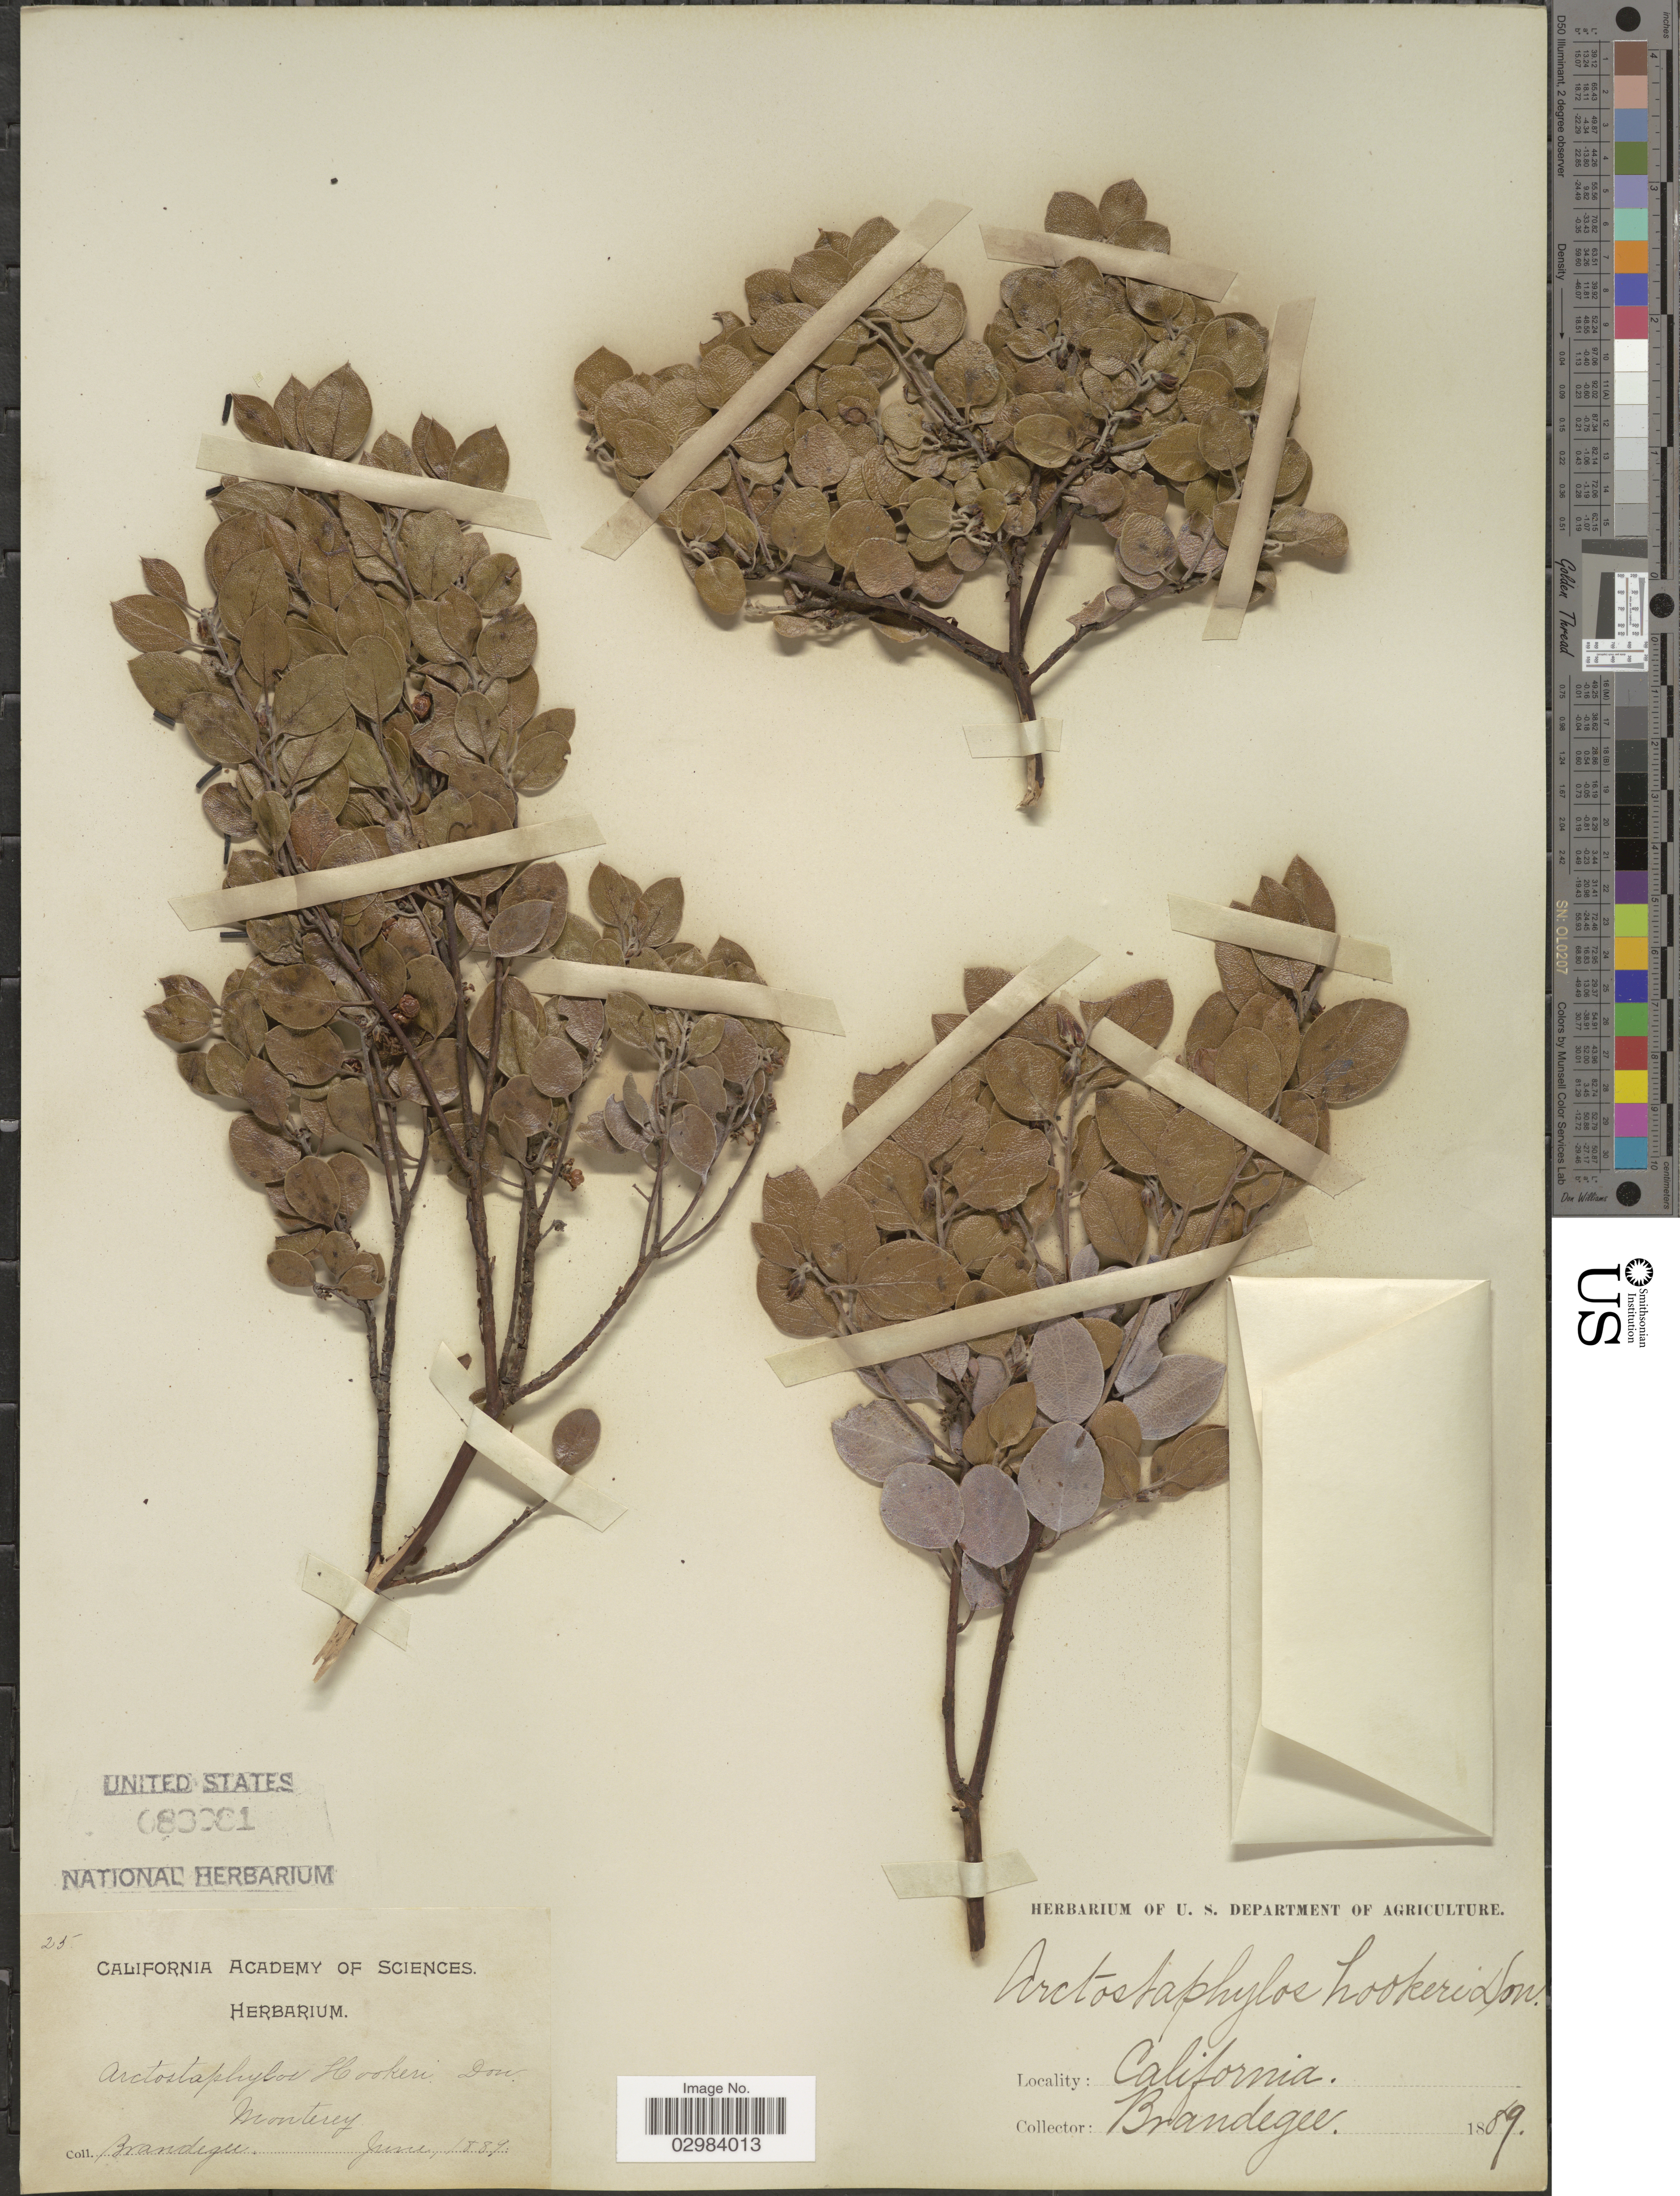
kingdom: Plantae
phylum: Tracheophyta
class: Magnoliopsida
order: Ericales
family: Ericaceae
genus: Arctostaphylos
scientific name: Arctostaphylos hookeri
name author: G. Don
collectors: -- Brandegee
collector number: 25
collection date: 1889-06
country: United States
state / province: California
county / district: Monterey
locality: Monterey.